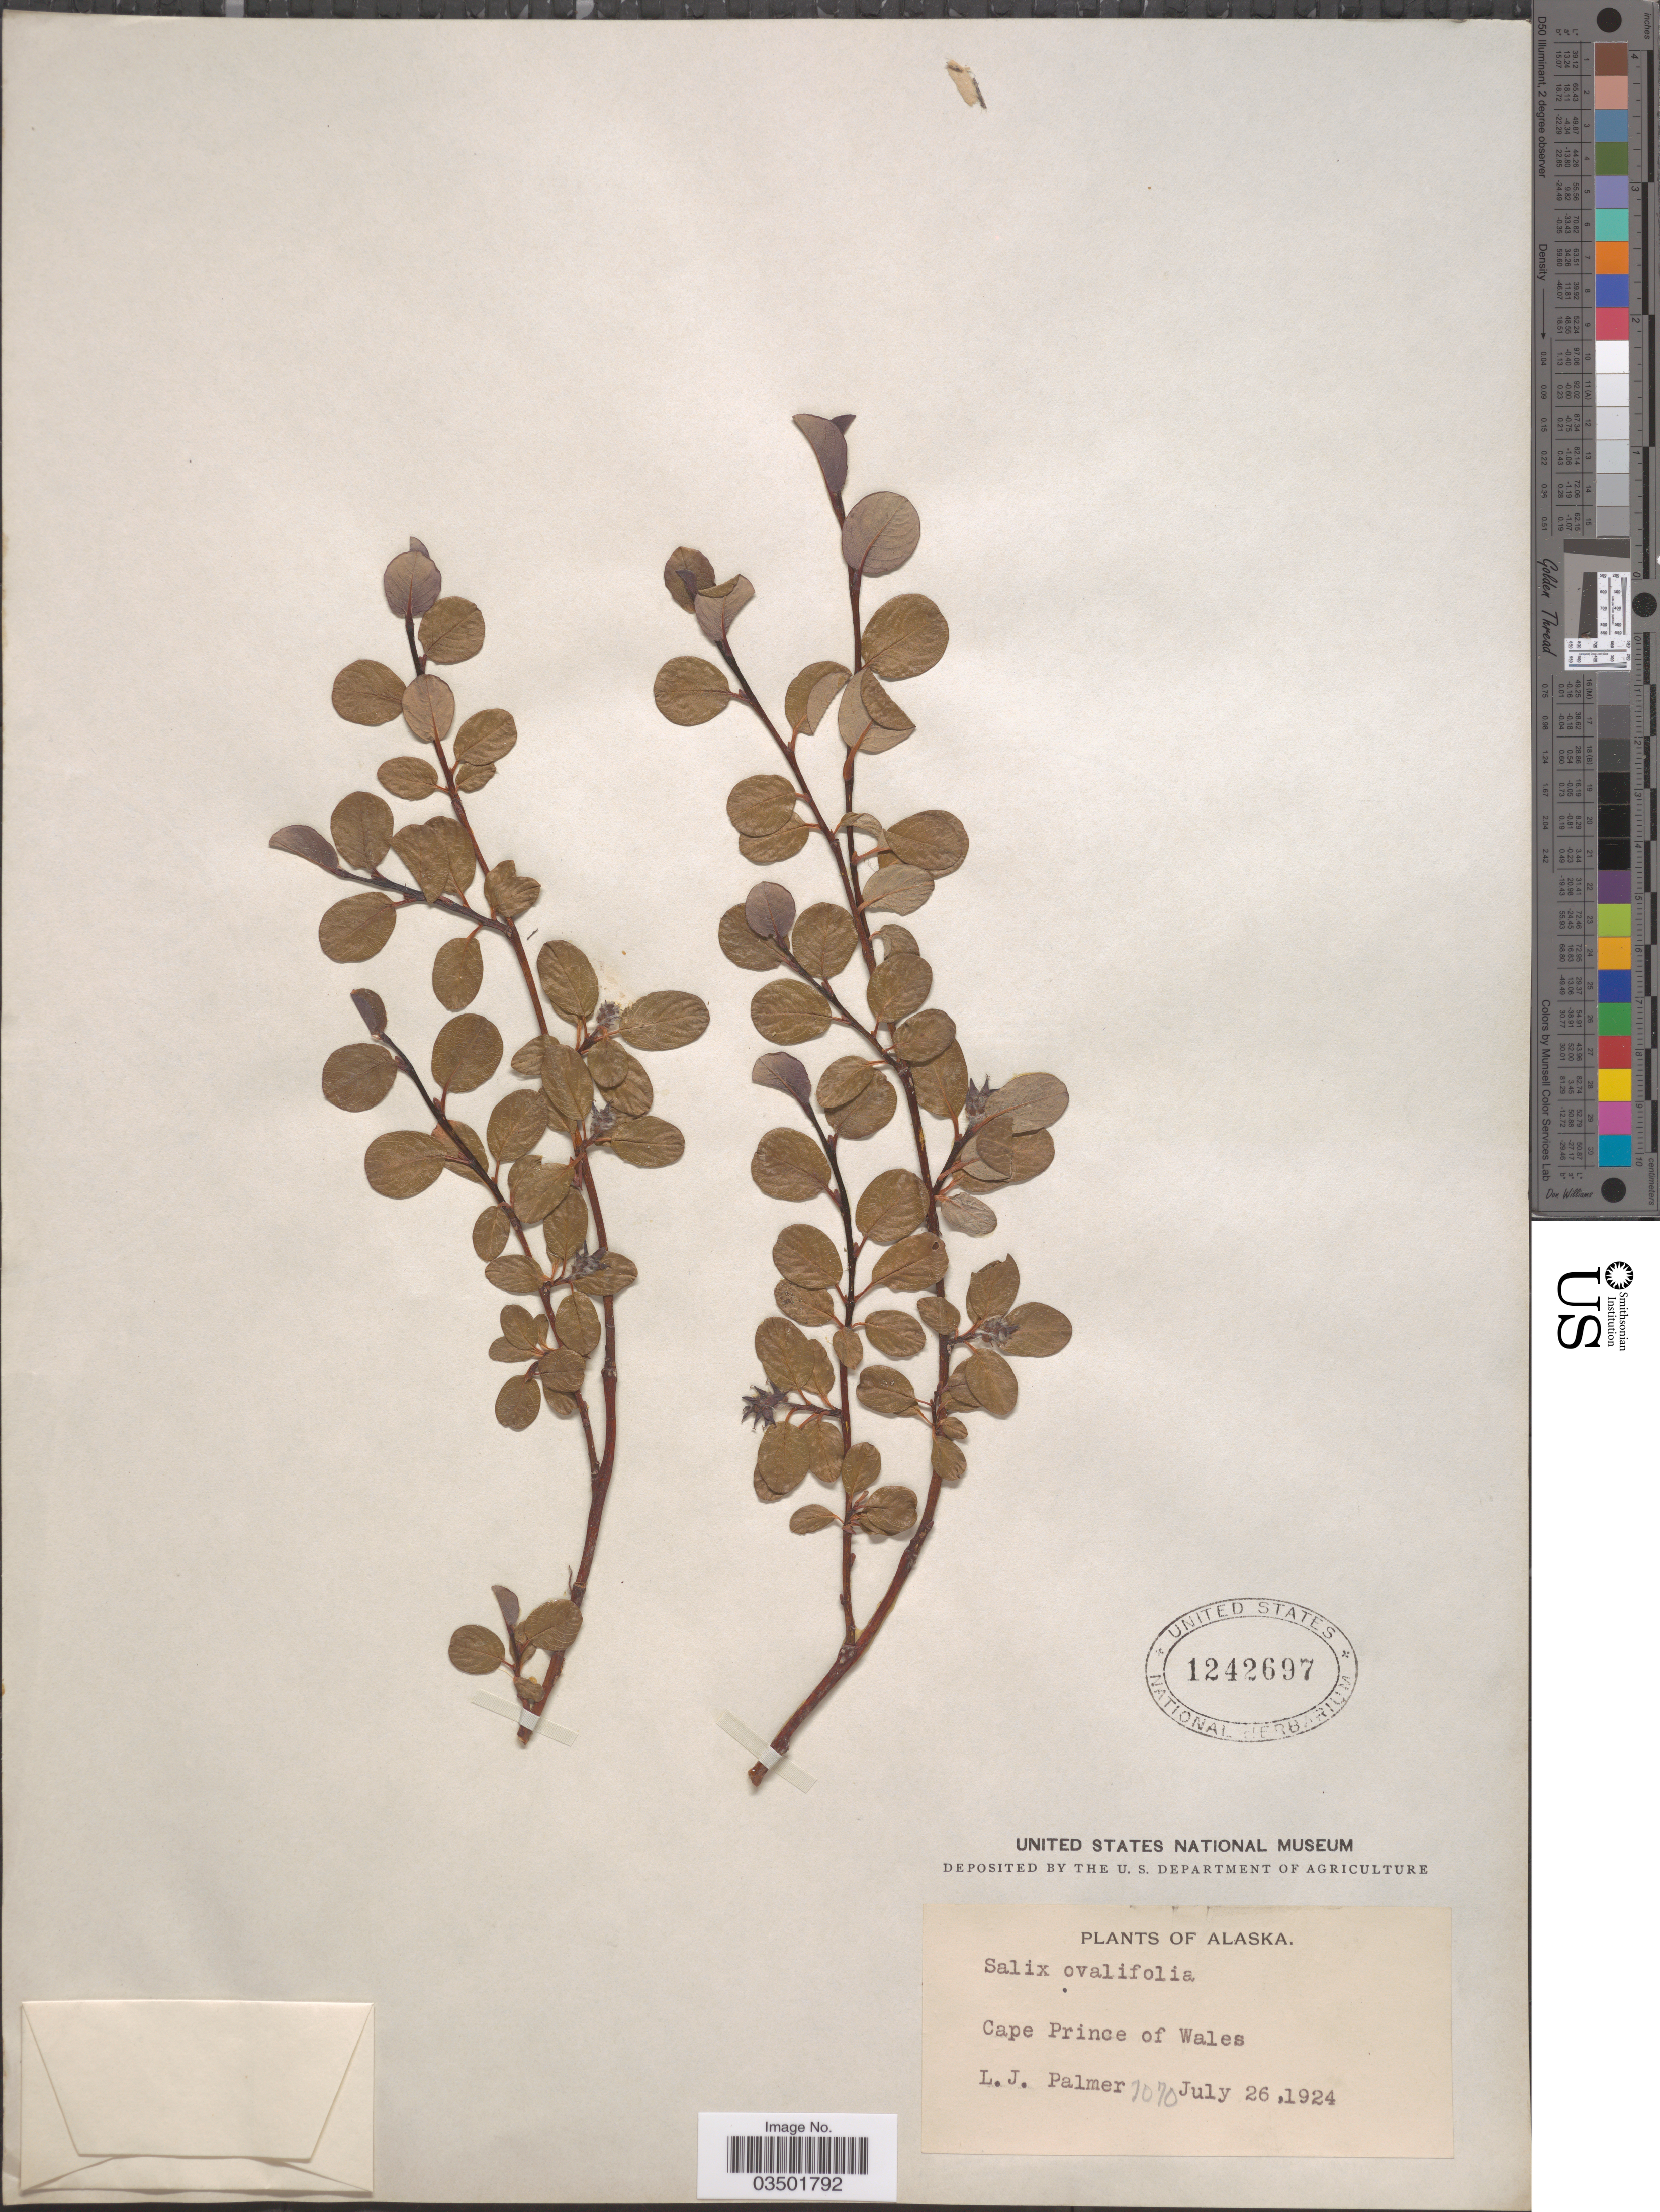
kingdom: Plantae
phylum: Tracheophyta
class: Magnoliopsida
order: Malpighiales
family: Salicaceae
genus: Salix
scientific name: Salix ovalifolia var. cyclophylla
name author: (Rydb.) C.R. Ball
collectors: L. J. Palmer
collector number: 7070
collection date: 1924-07-26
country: United States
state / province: Alaska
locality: Cape Prince of Wales.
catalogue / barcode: US 1242697